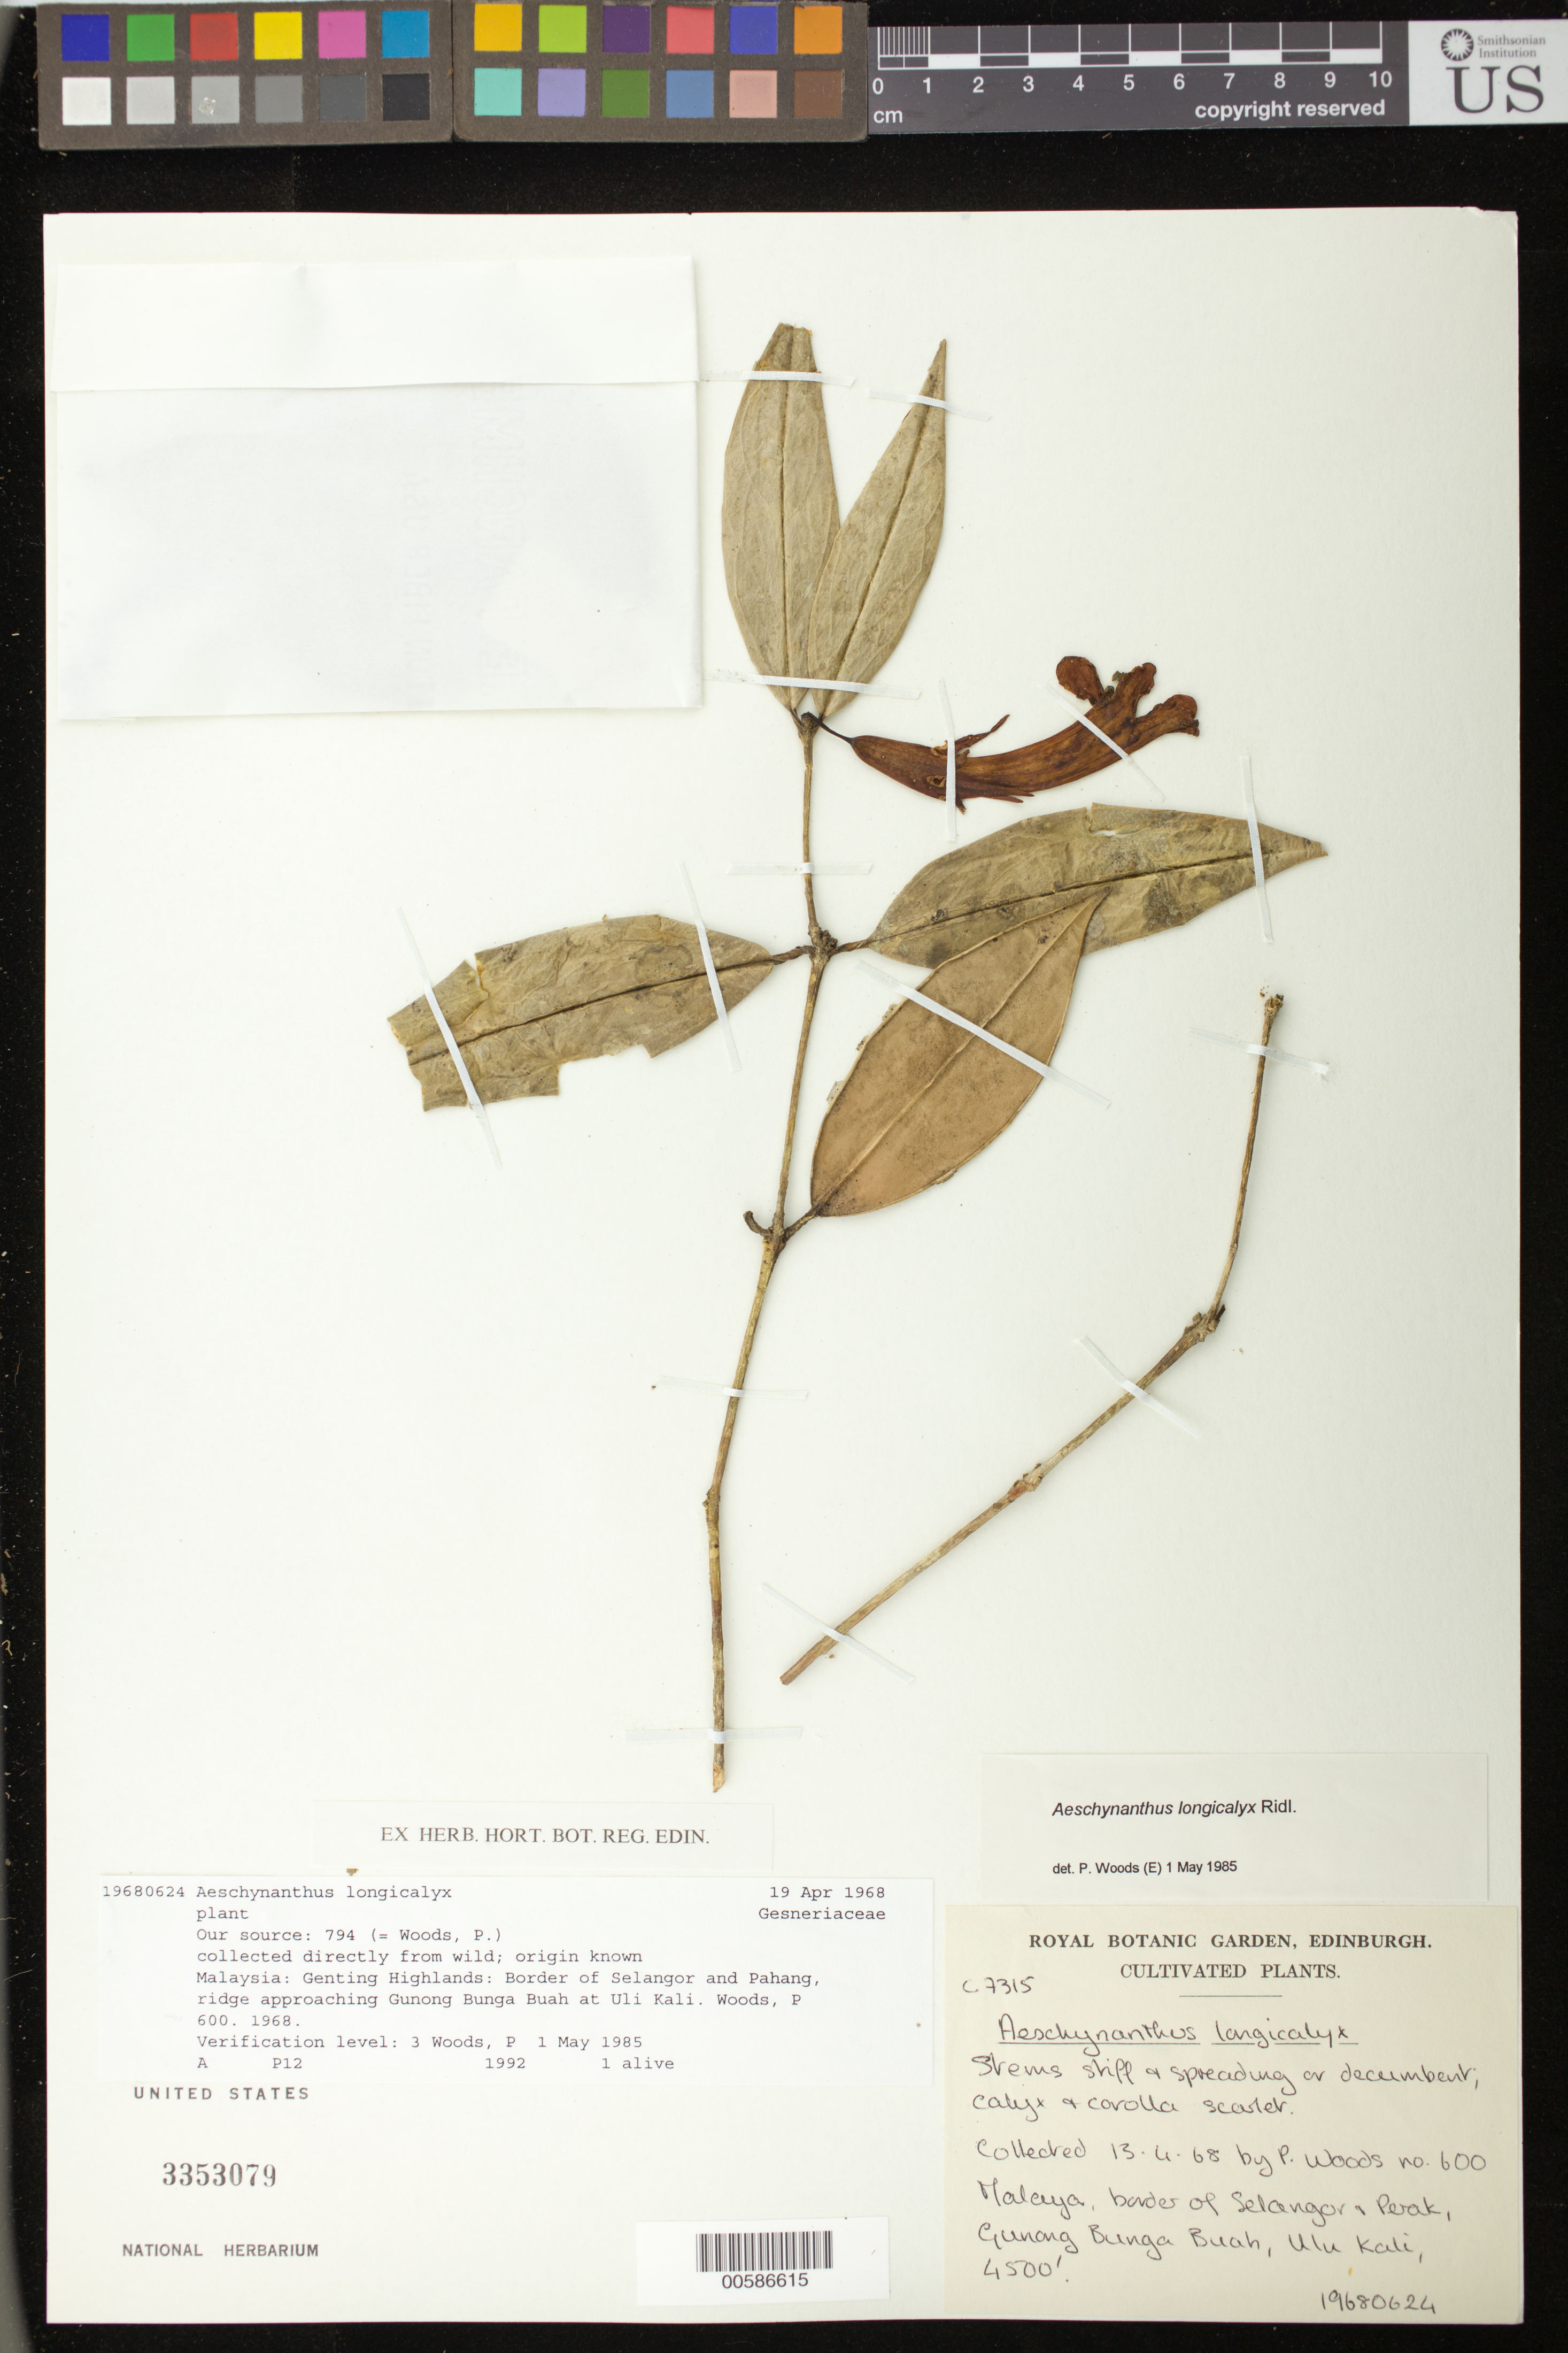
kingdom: Plantae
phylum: Tracheophyta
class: Magnoliopsida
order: Lamiales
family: Gesneriaceae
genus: Aeschynanthus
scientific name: Aeschynanthus longicalyx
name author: H.W. Li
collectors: RBG Edinburgh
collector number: C. 7315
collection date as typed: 19 Apr 1968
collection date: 1968-04-19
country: United Kingdom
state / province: Scotland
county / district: Edinburgh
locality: U.K., Scotland, Edinburgh, cultivated at the RBG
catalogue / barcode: US 3353079